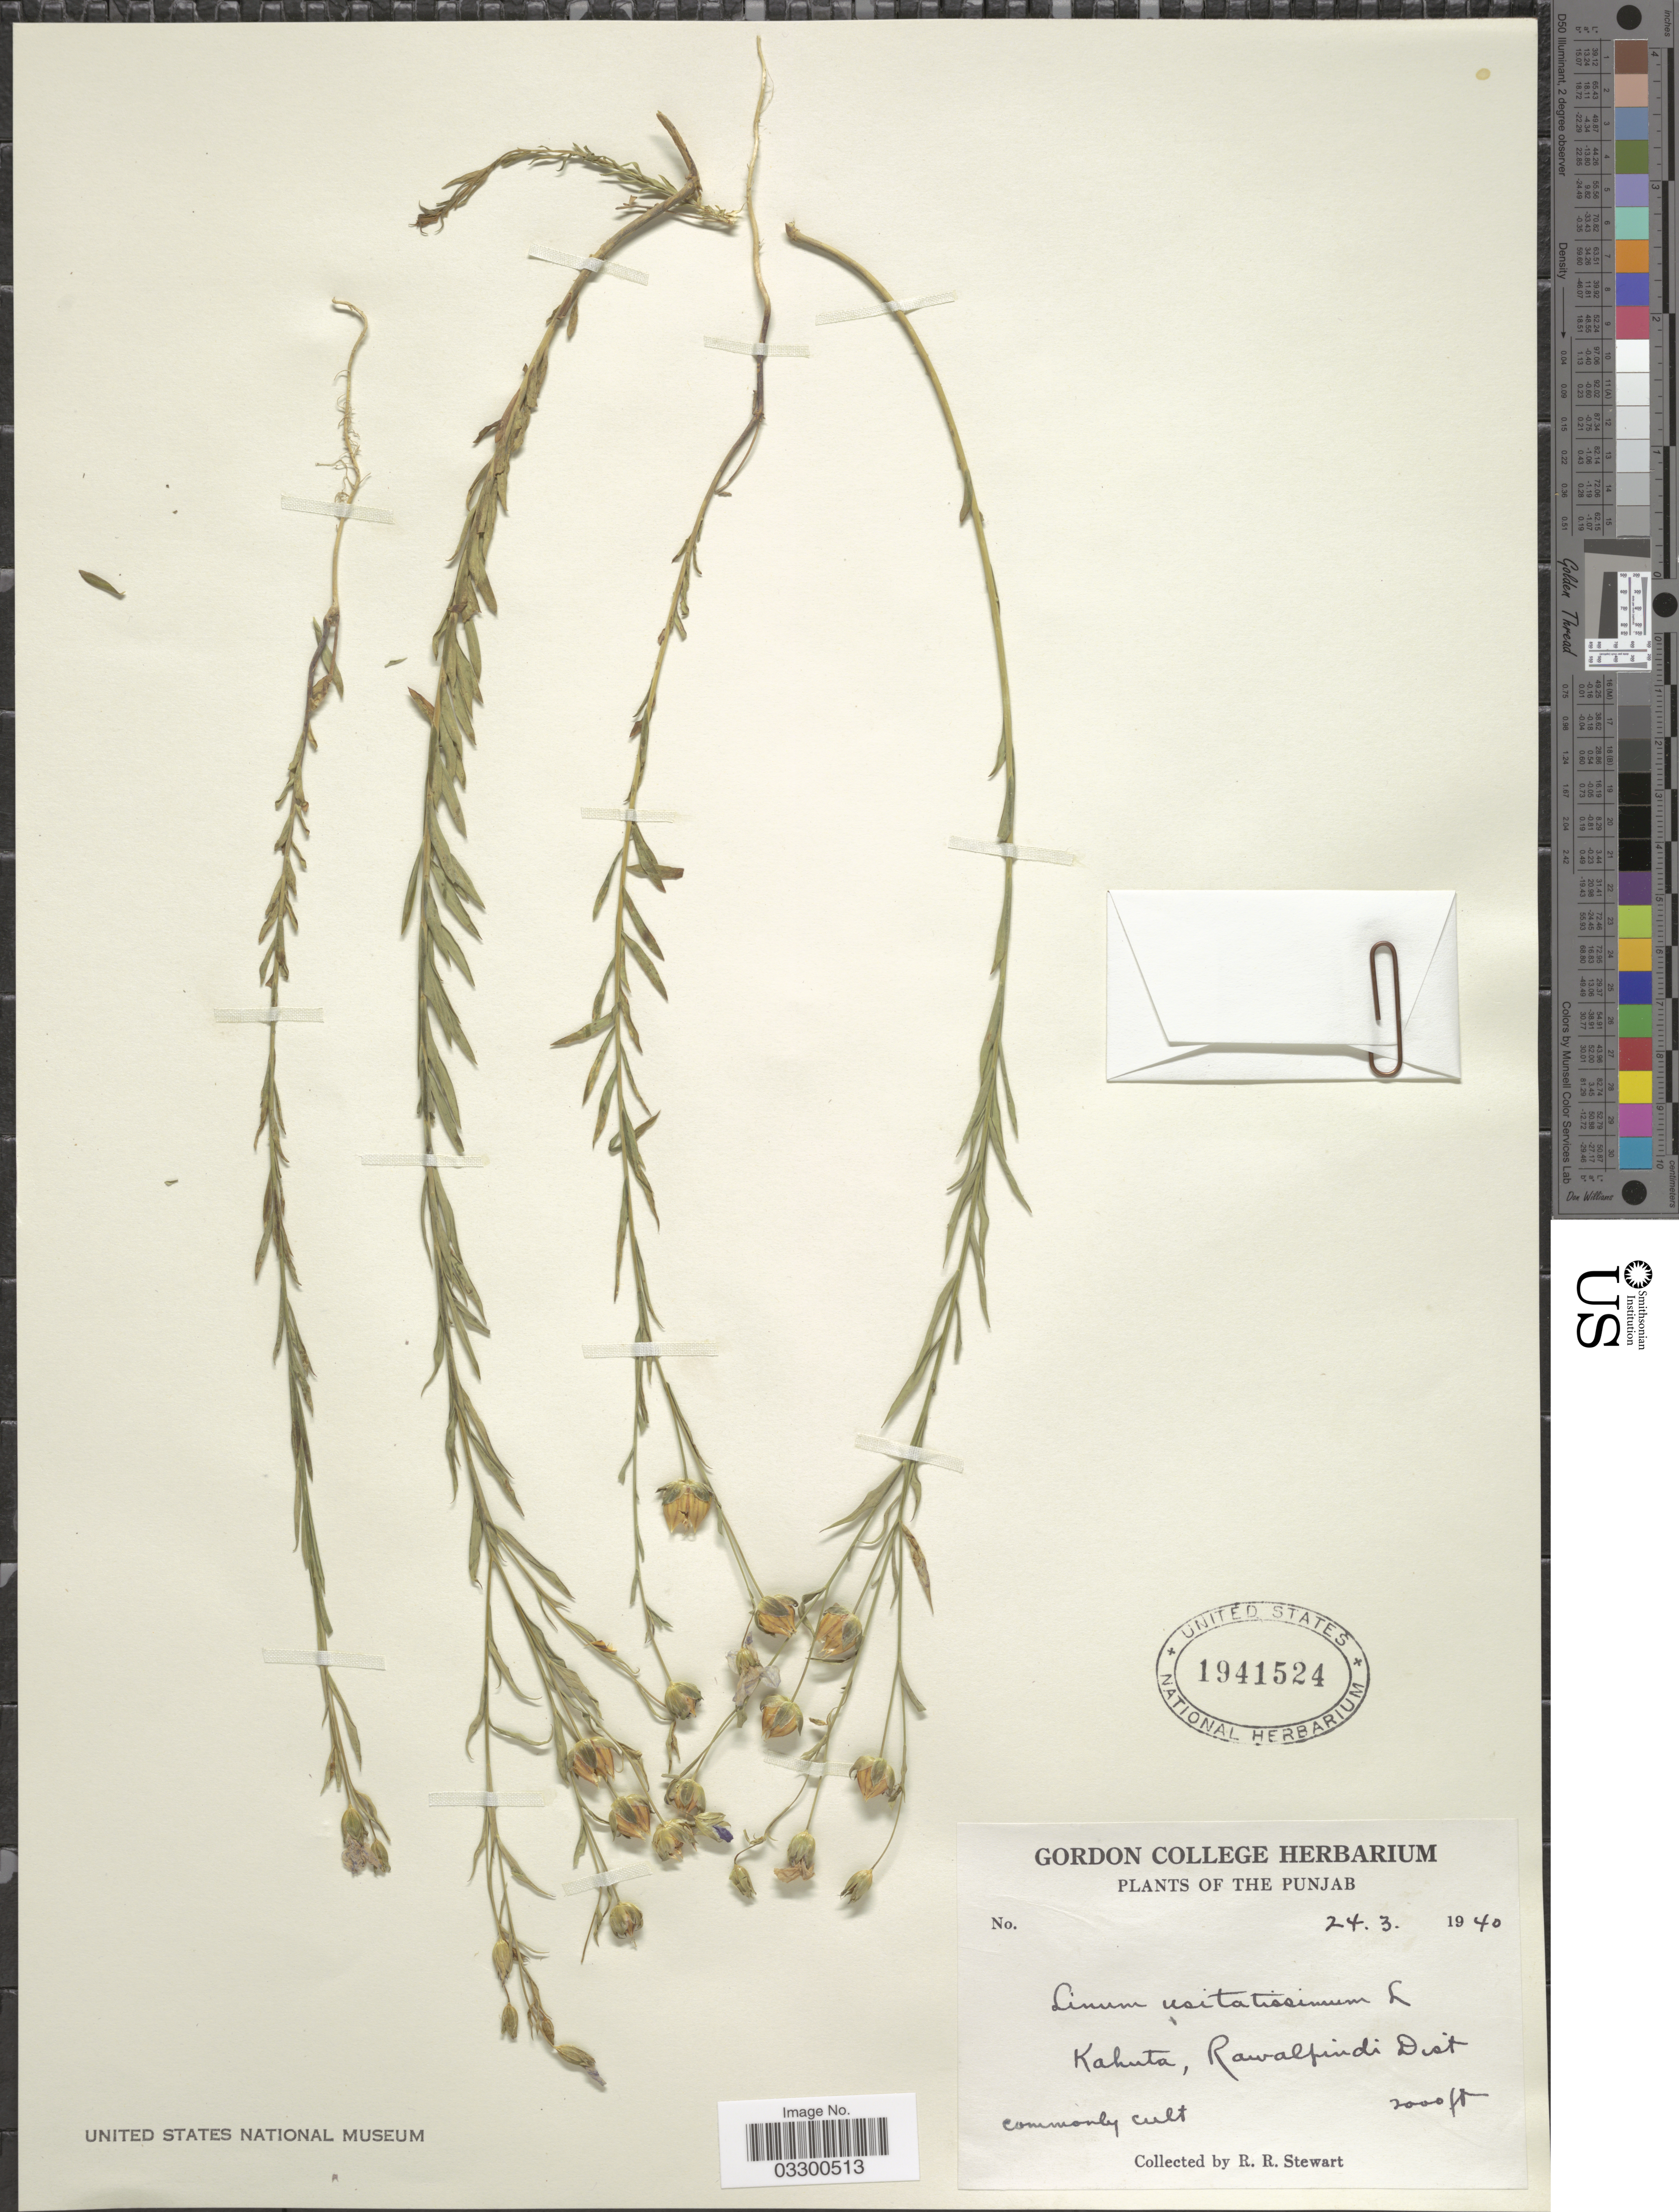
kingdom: Plantae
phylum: Tracheophyta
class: Magnoliopsida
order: Malpighiales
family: Linaceae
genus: Linum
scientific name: Linum usitatissimum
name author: L.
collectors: R. Stewart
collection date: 1940-03-24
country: Pakistan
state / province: Punjab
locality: Kahuta, Rawalpindi Dist.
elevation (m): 610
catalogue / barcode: US 1941524